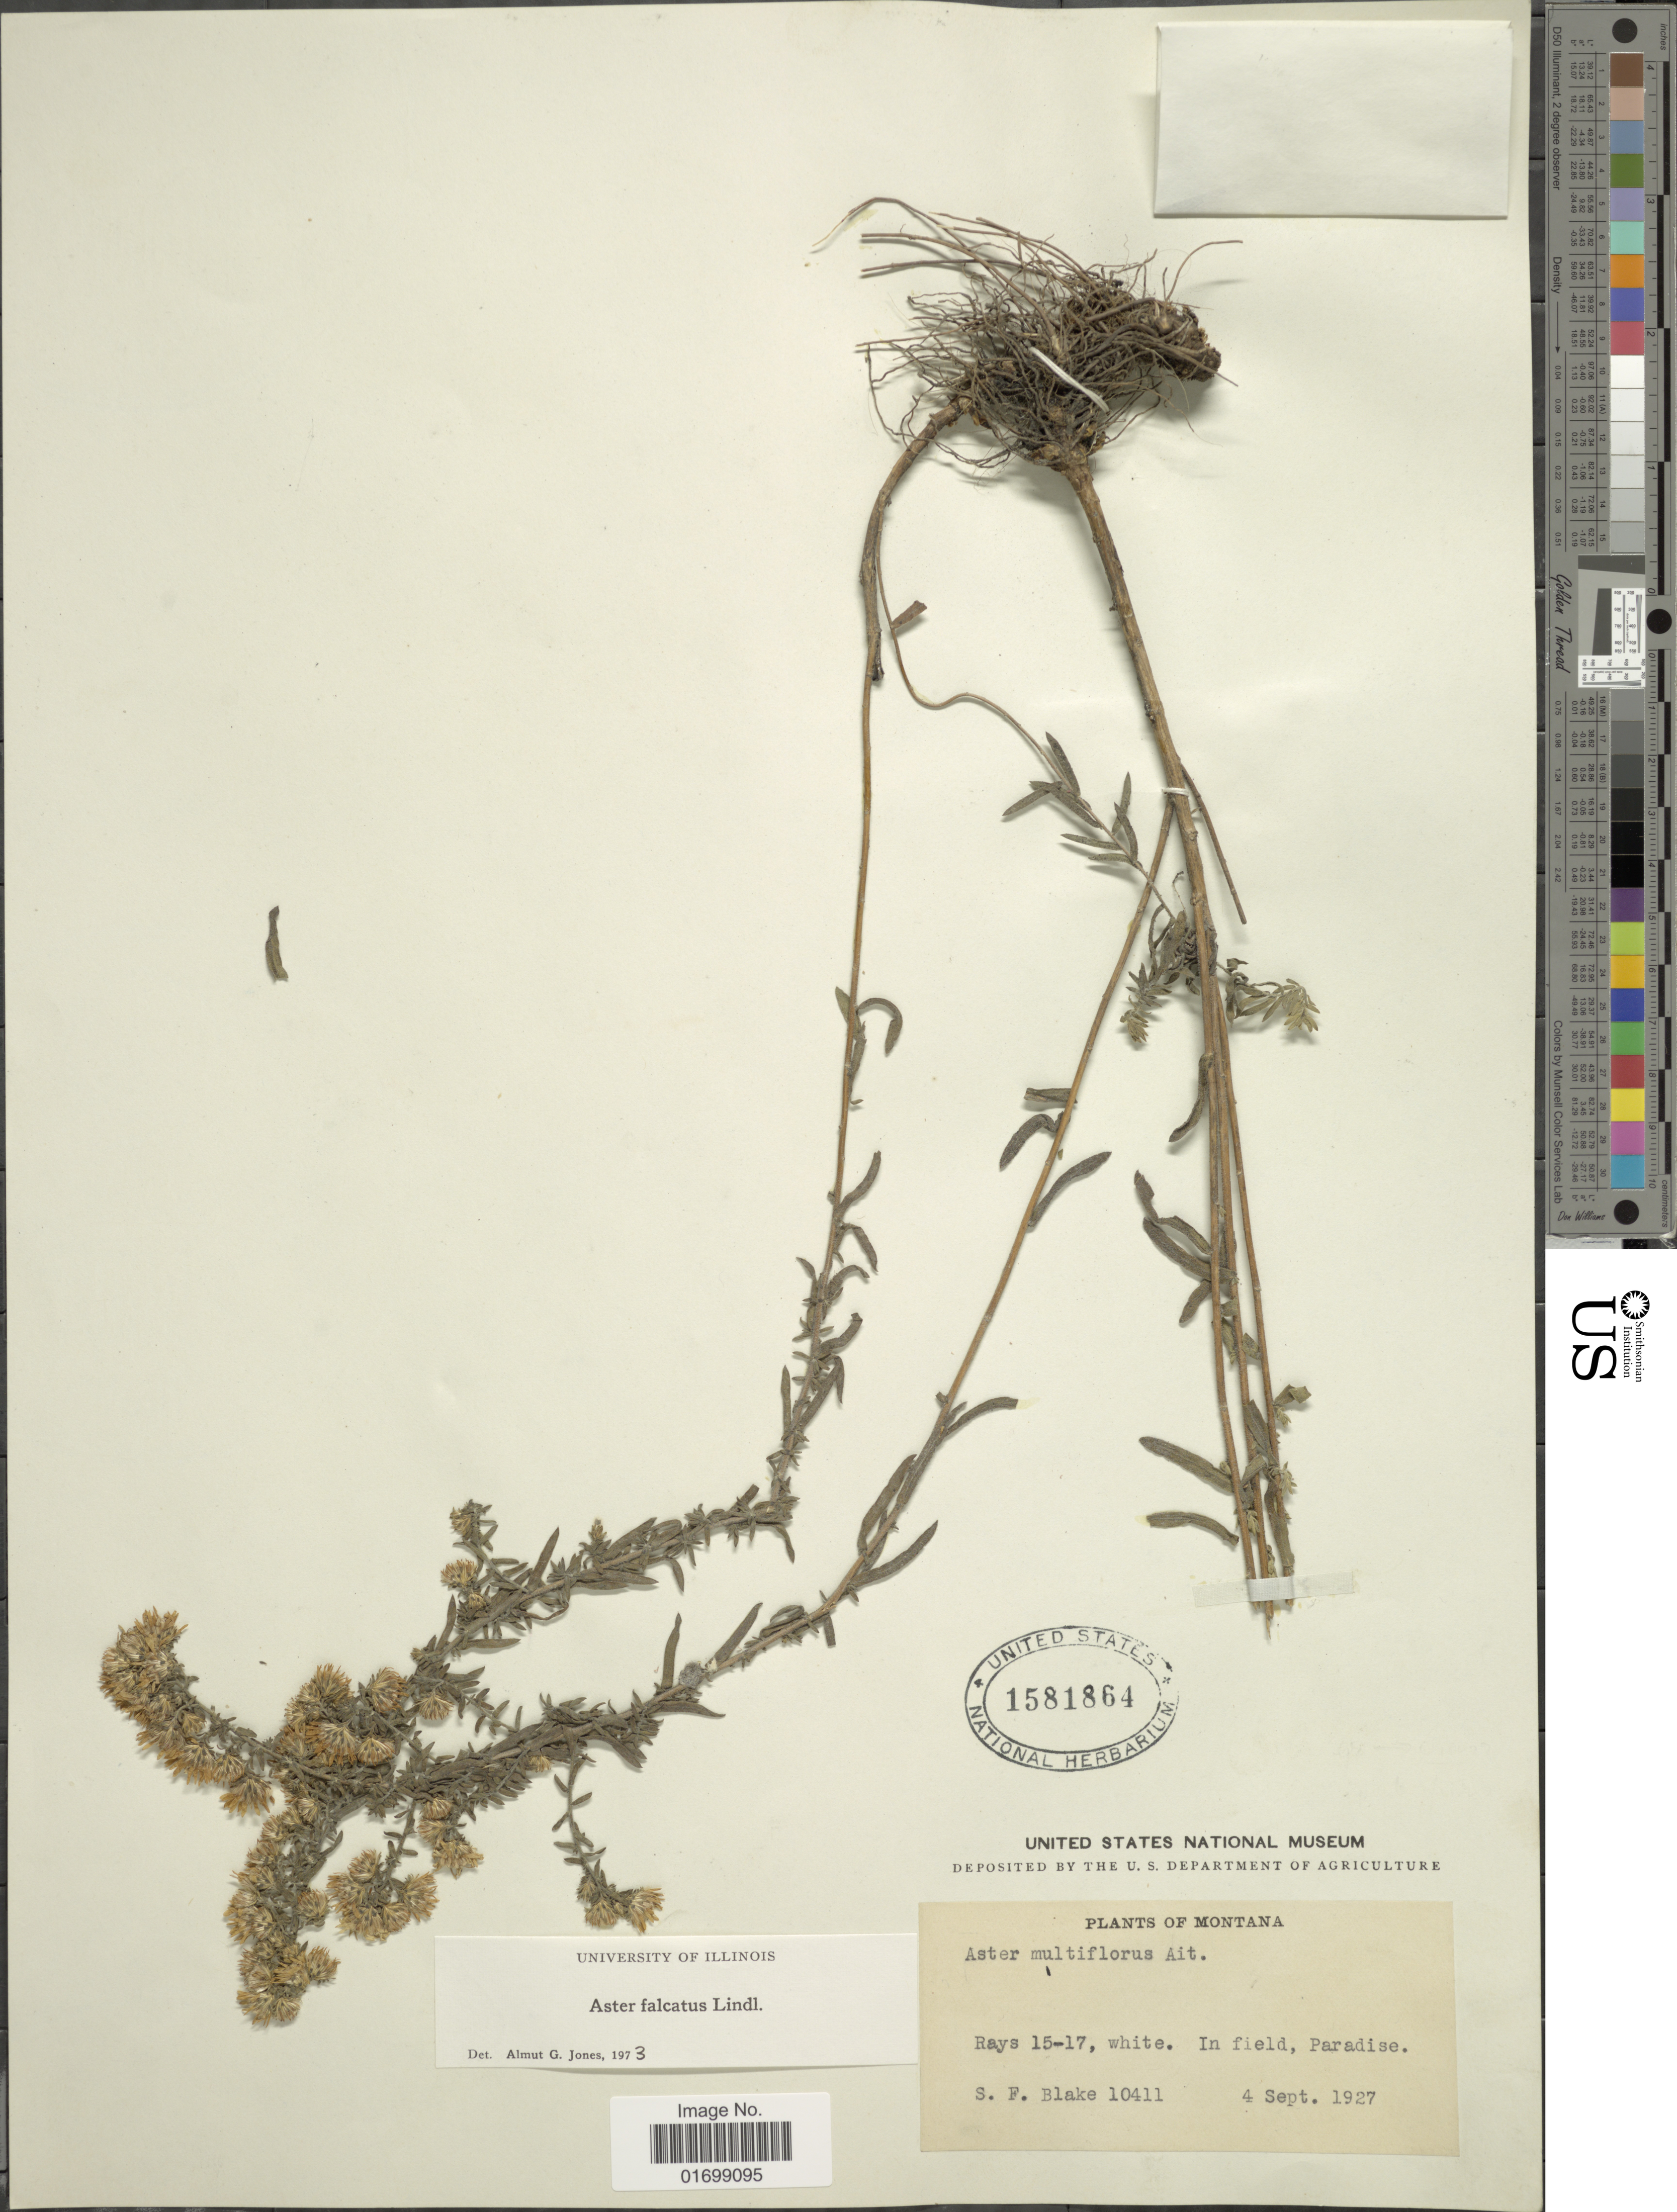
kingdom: Plantae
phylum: Tracheophyta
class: Magnoliopsida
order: Asterales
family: Asteraceae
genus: Symphyotrichum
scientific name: Symphyotrichum falcatum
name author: (Lindl. ex Lindl.) G.L. Nesom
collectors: S. Blake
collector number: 10411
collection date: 1927-09-04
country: United States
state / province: Montana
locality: Rays 15-17, in field, Paradise.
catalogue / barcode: US 1581864